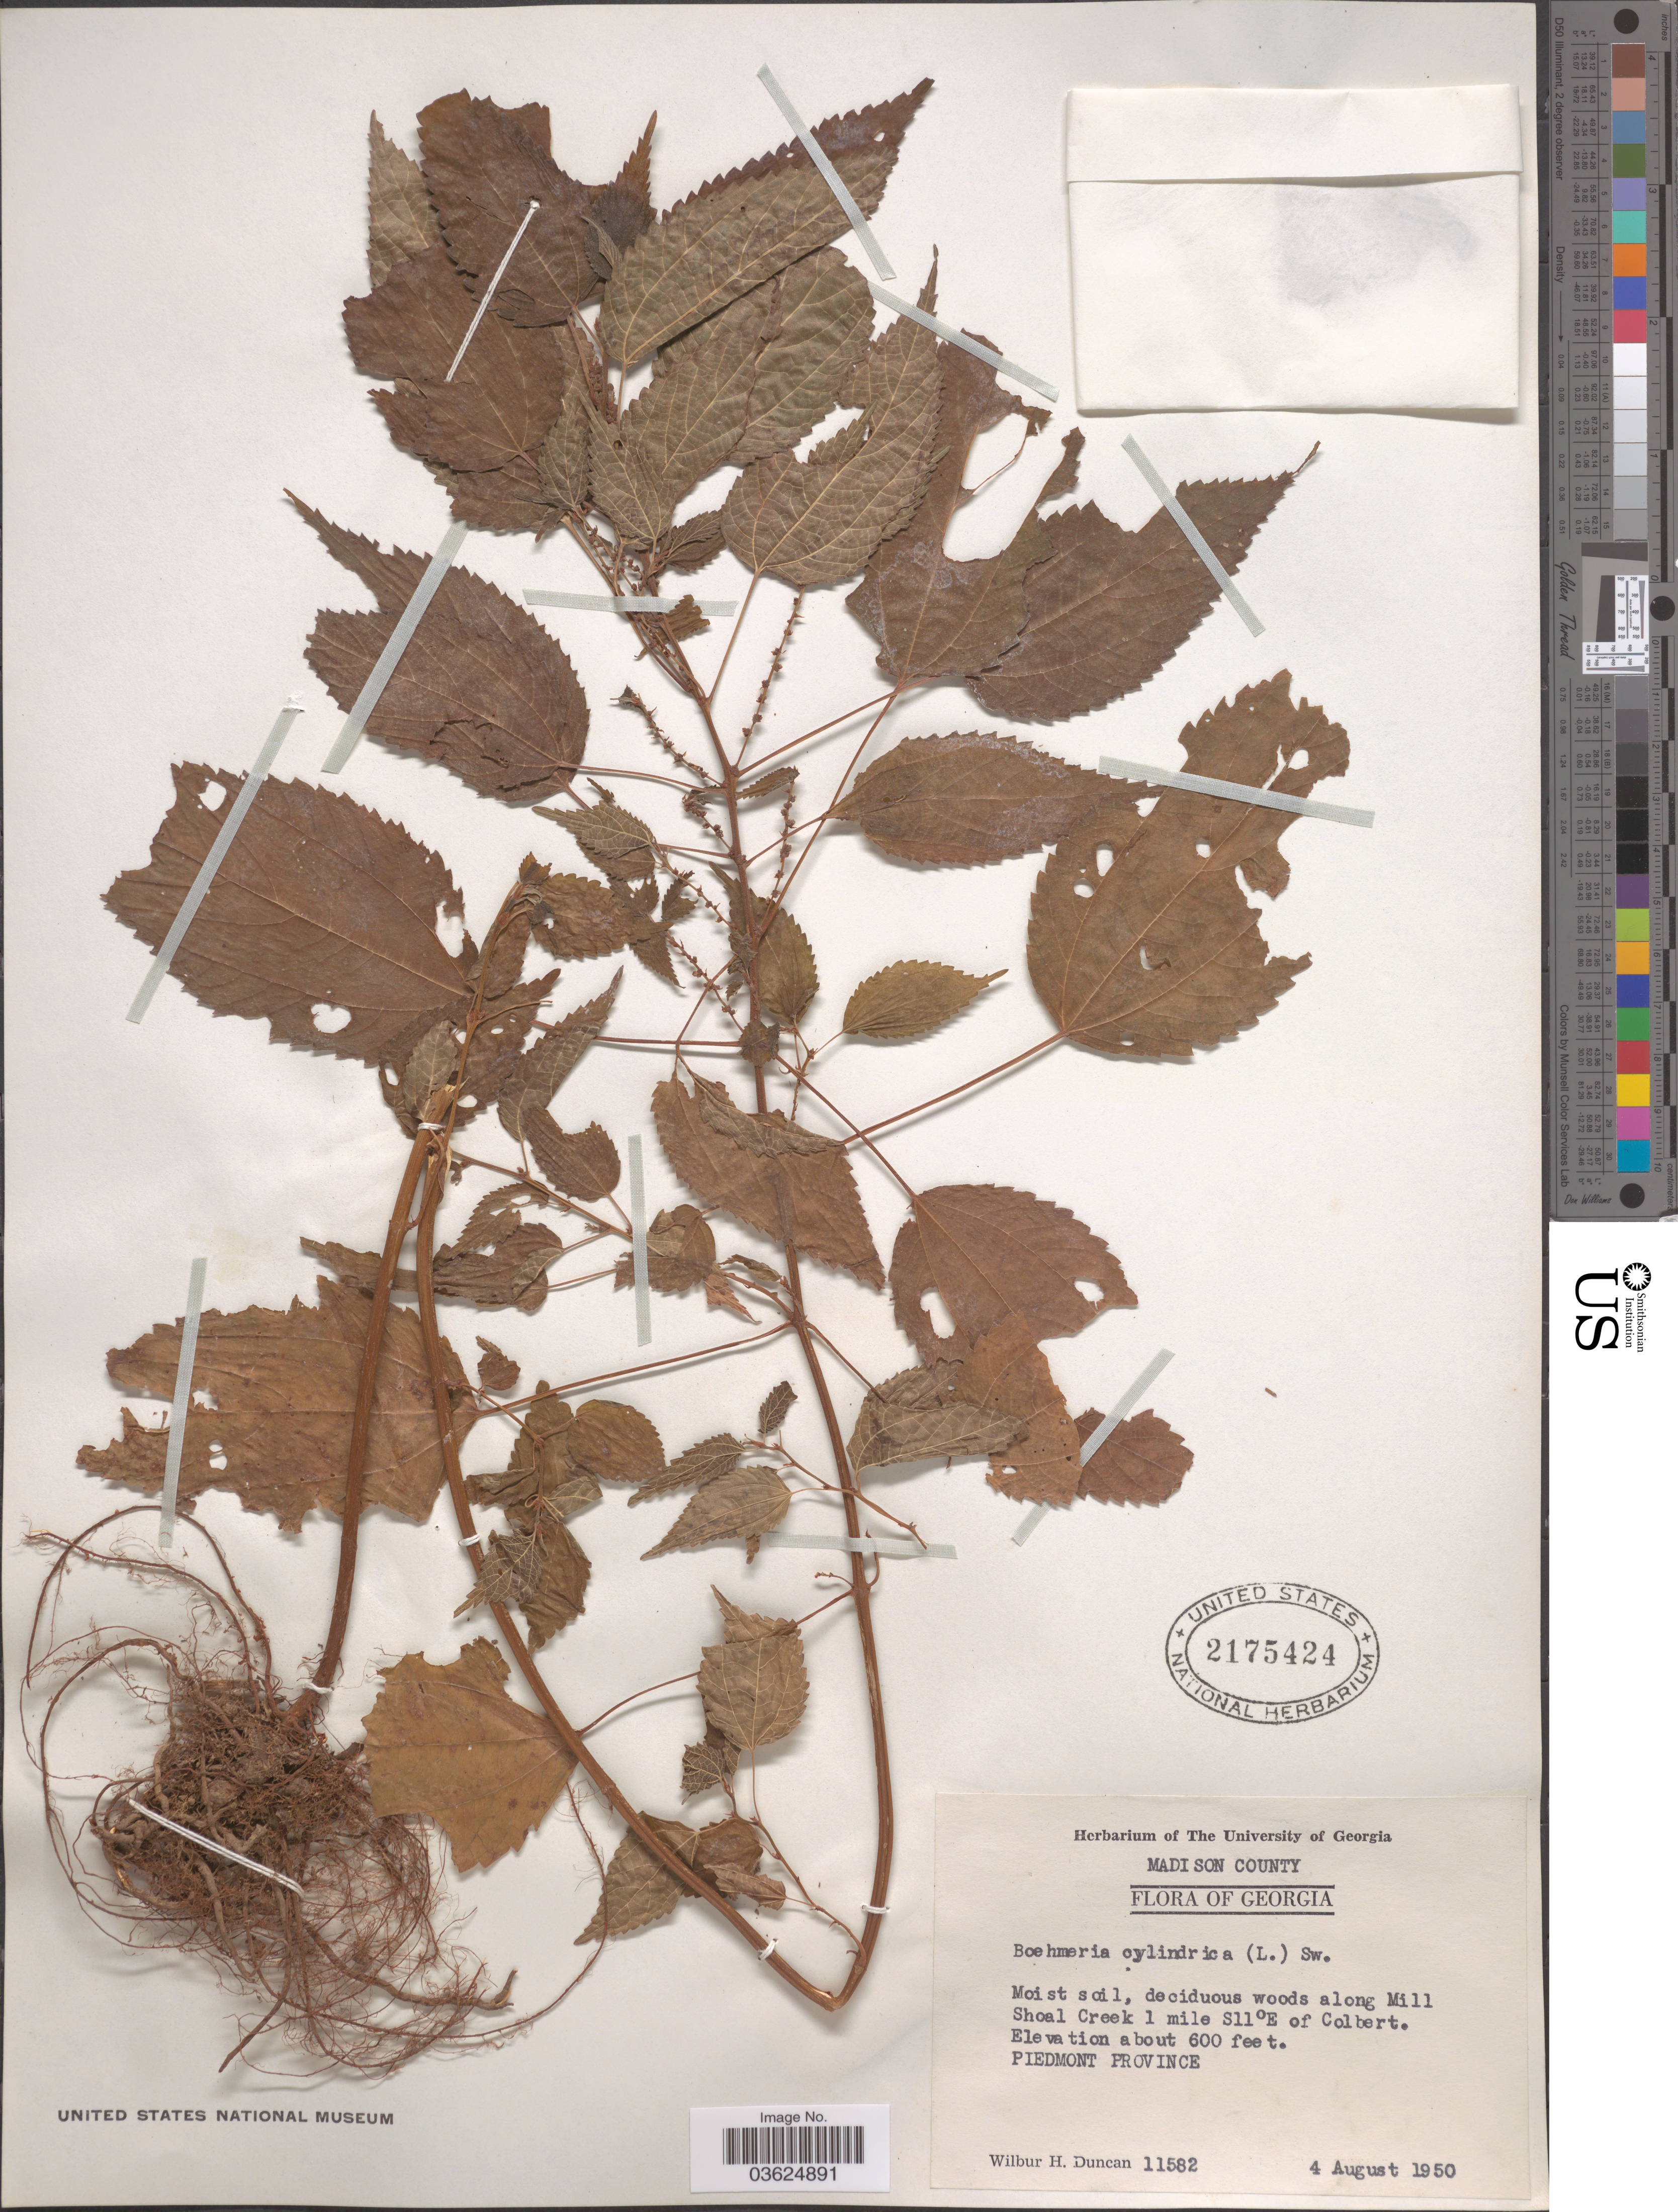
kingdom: Plantae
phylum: Tracheophyta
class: Magnoliopsida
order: Rosales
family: Urticaceae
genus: Boehmeria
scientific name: Boehmeria cylindrica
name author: (L.) Sw.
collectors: W. H. Duncan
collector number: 11582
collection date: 1950-08-04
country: United States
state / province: Georgia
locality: Madison County. Along Mill Shoal Creek 1 mile S11°E of Colbert. Piedmont Province.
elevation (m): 183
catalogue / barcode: US 2175424